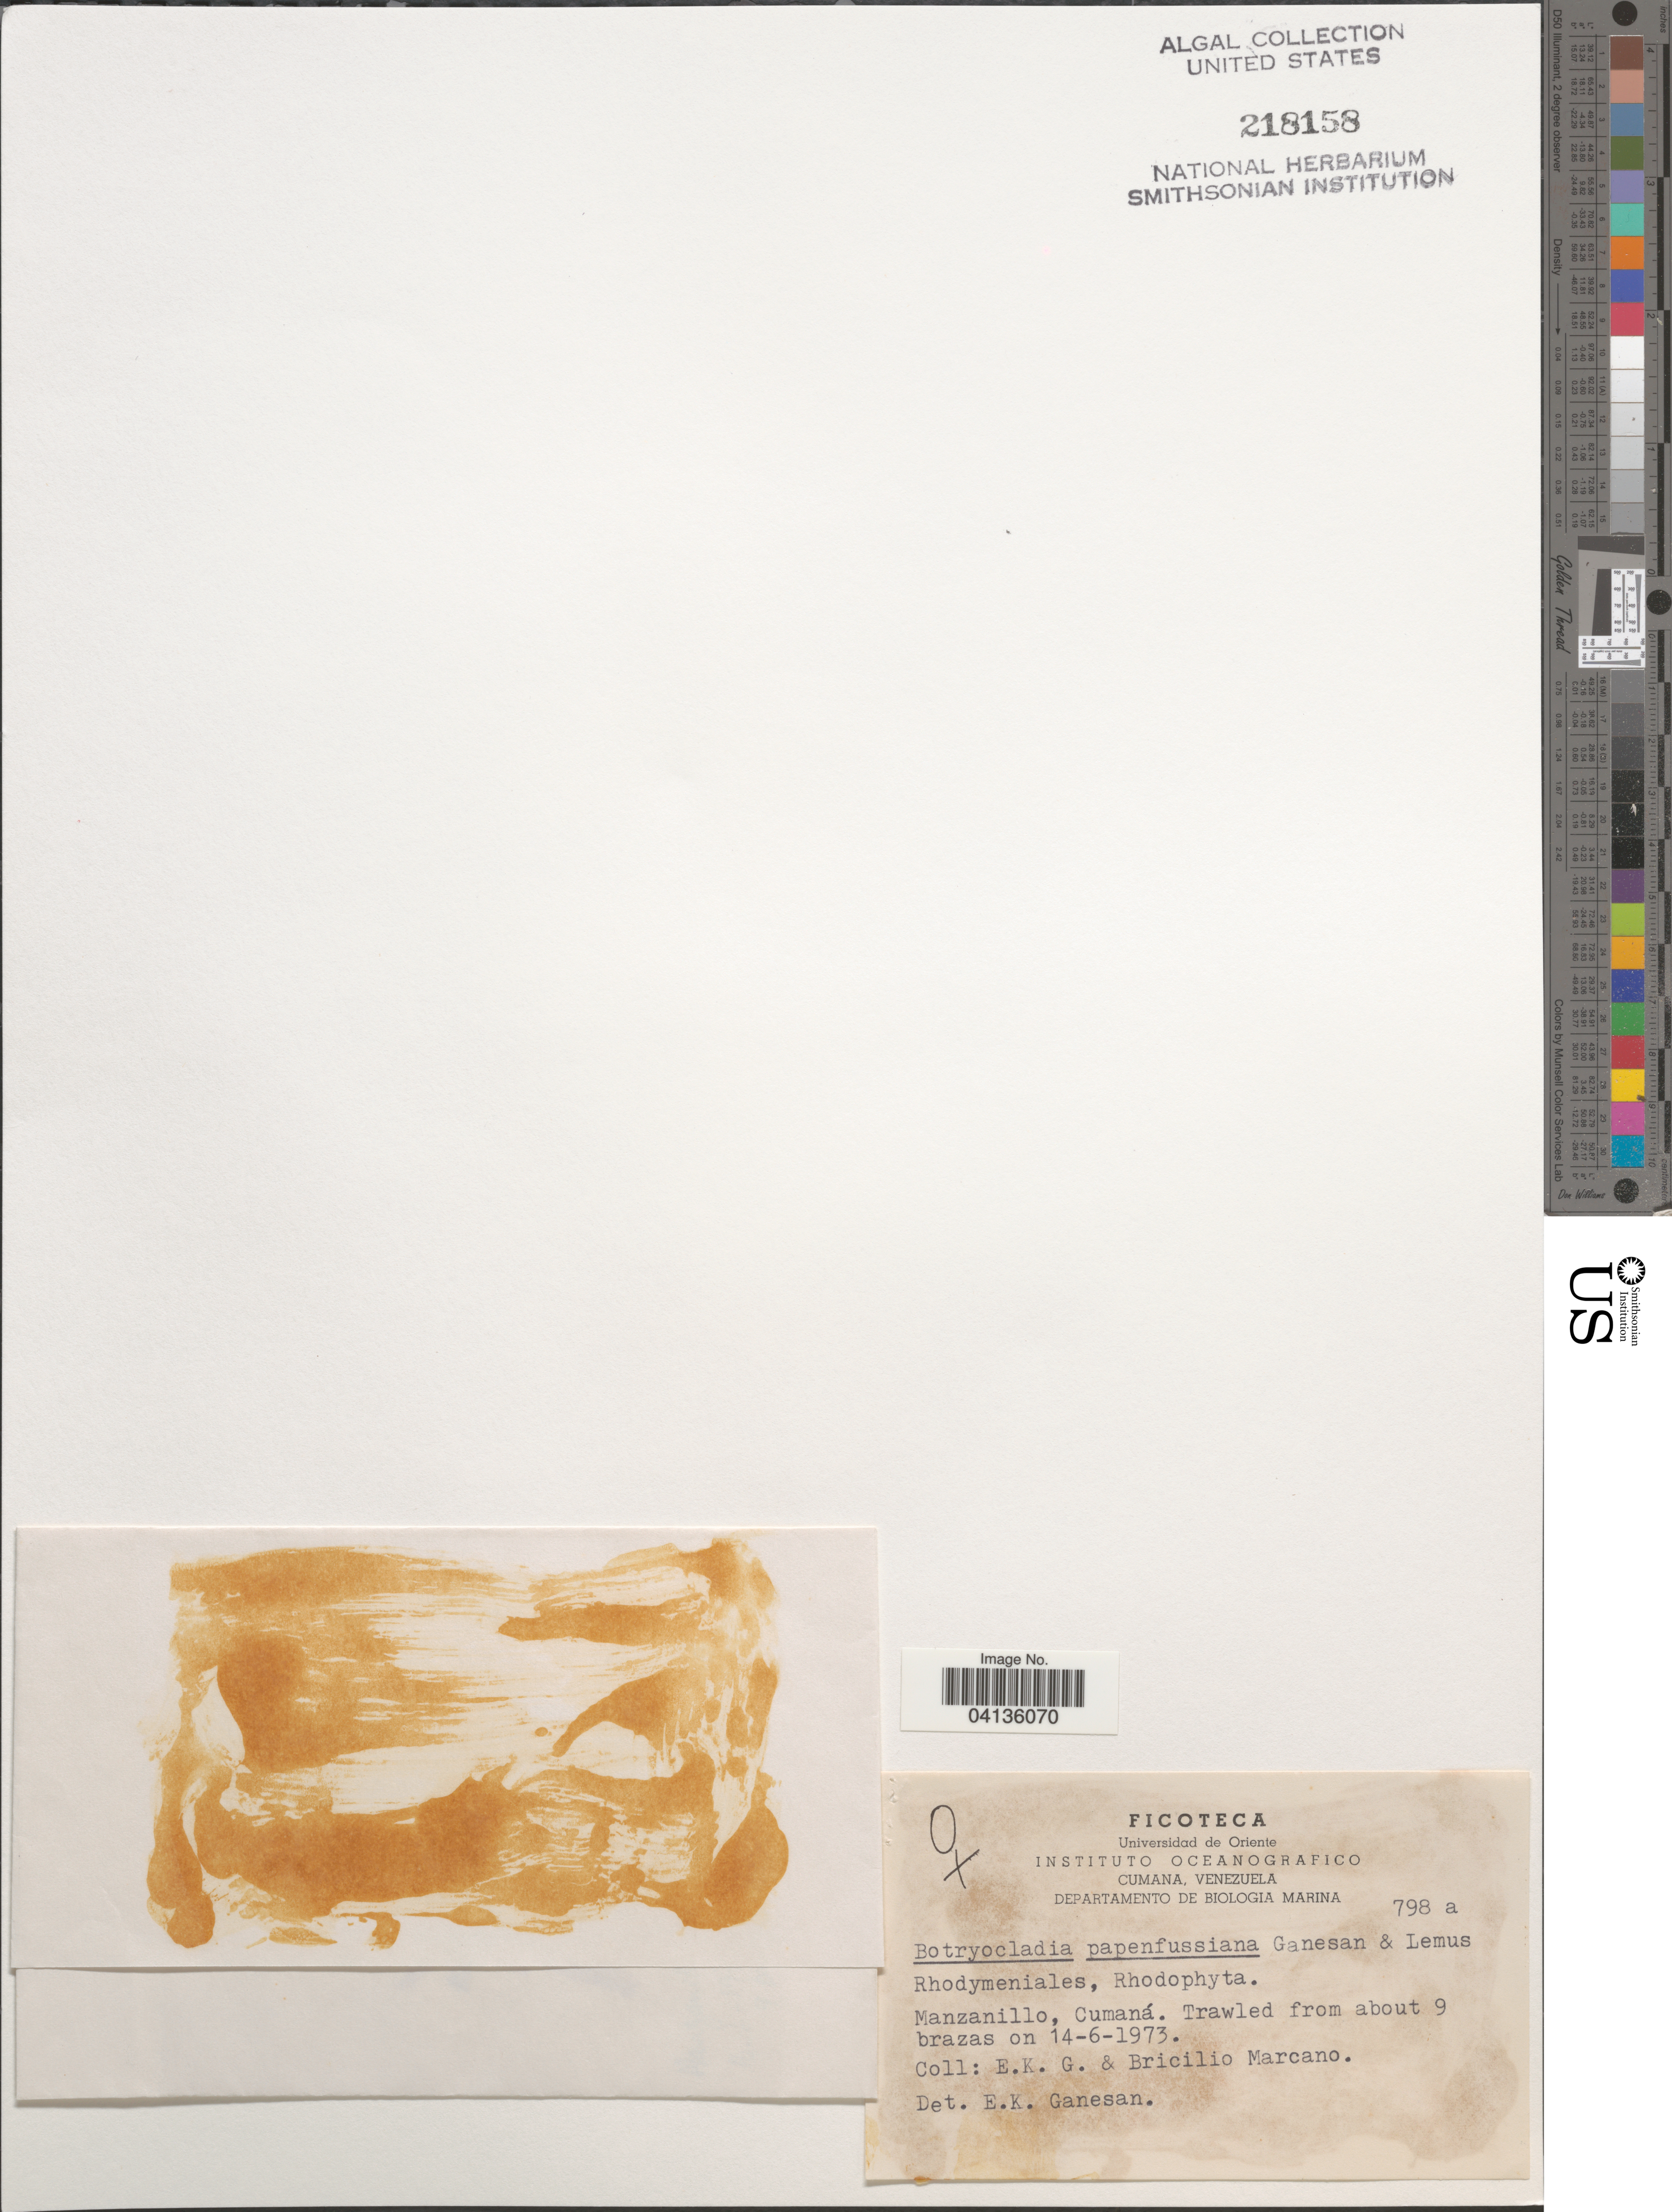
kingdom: Plantae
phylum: Rhodophyta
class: Florideophyceae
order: Rhodymeniales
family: Rhodymeniaceae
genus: Botryocladia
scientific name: Botryocladia papenfussiana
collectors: E. Marcano & B. Marcano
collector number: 798a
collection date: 1973-06-14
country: Venezuela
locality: Manzanillo, Cumaná.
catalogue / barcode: US 218158